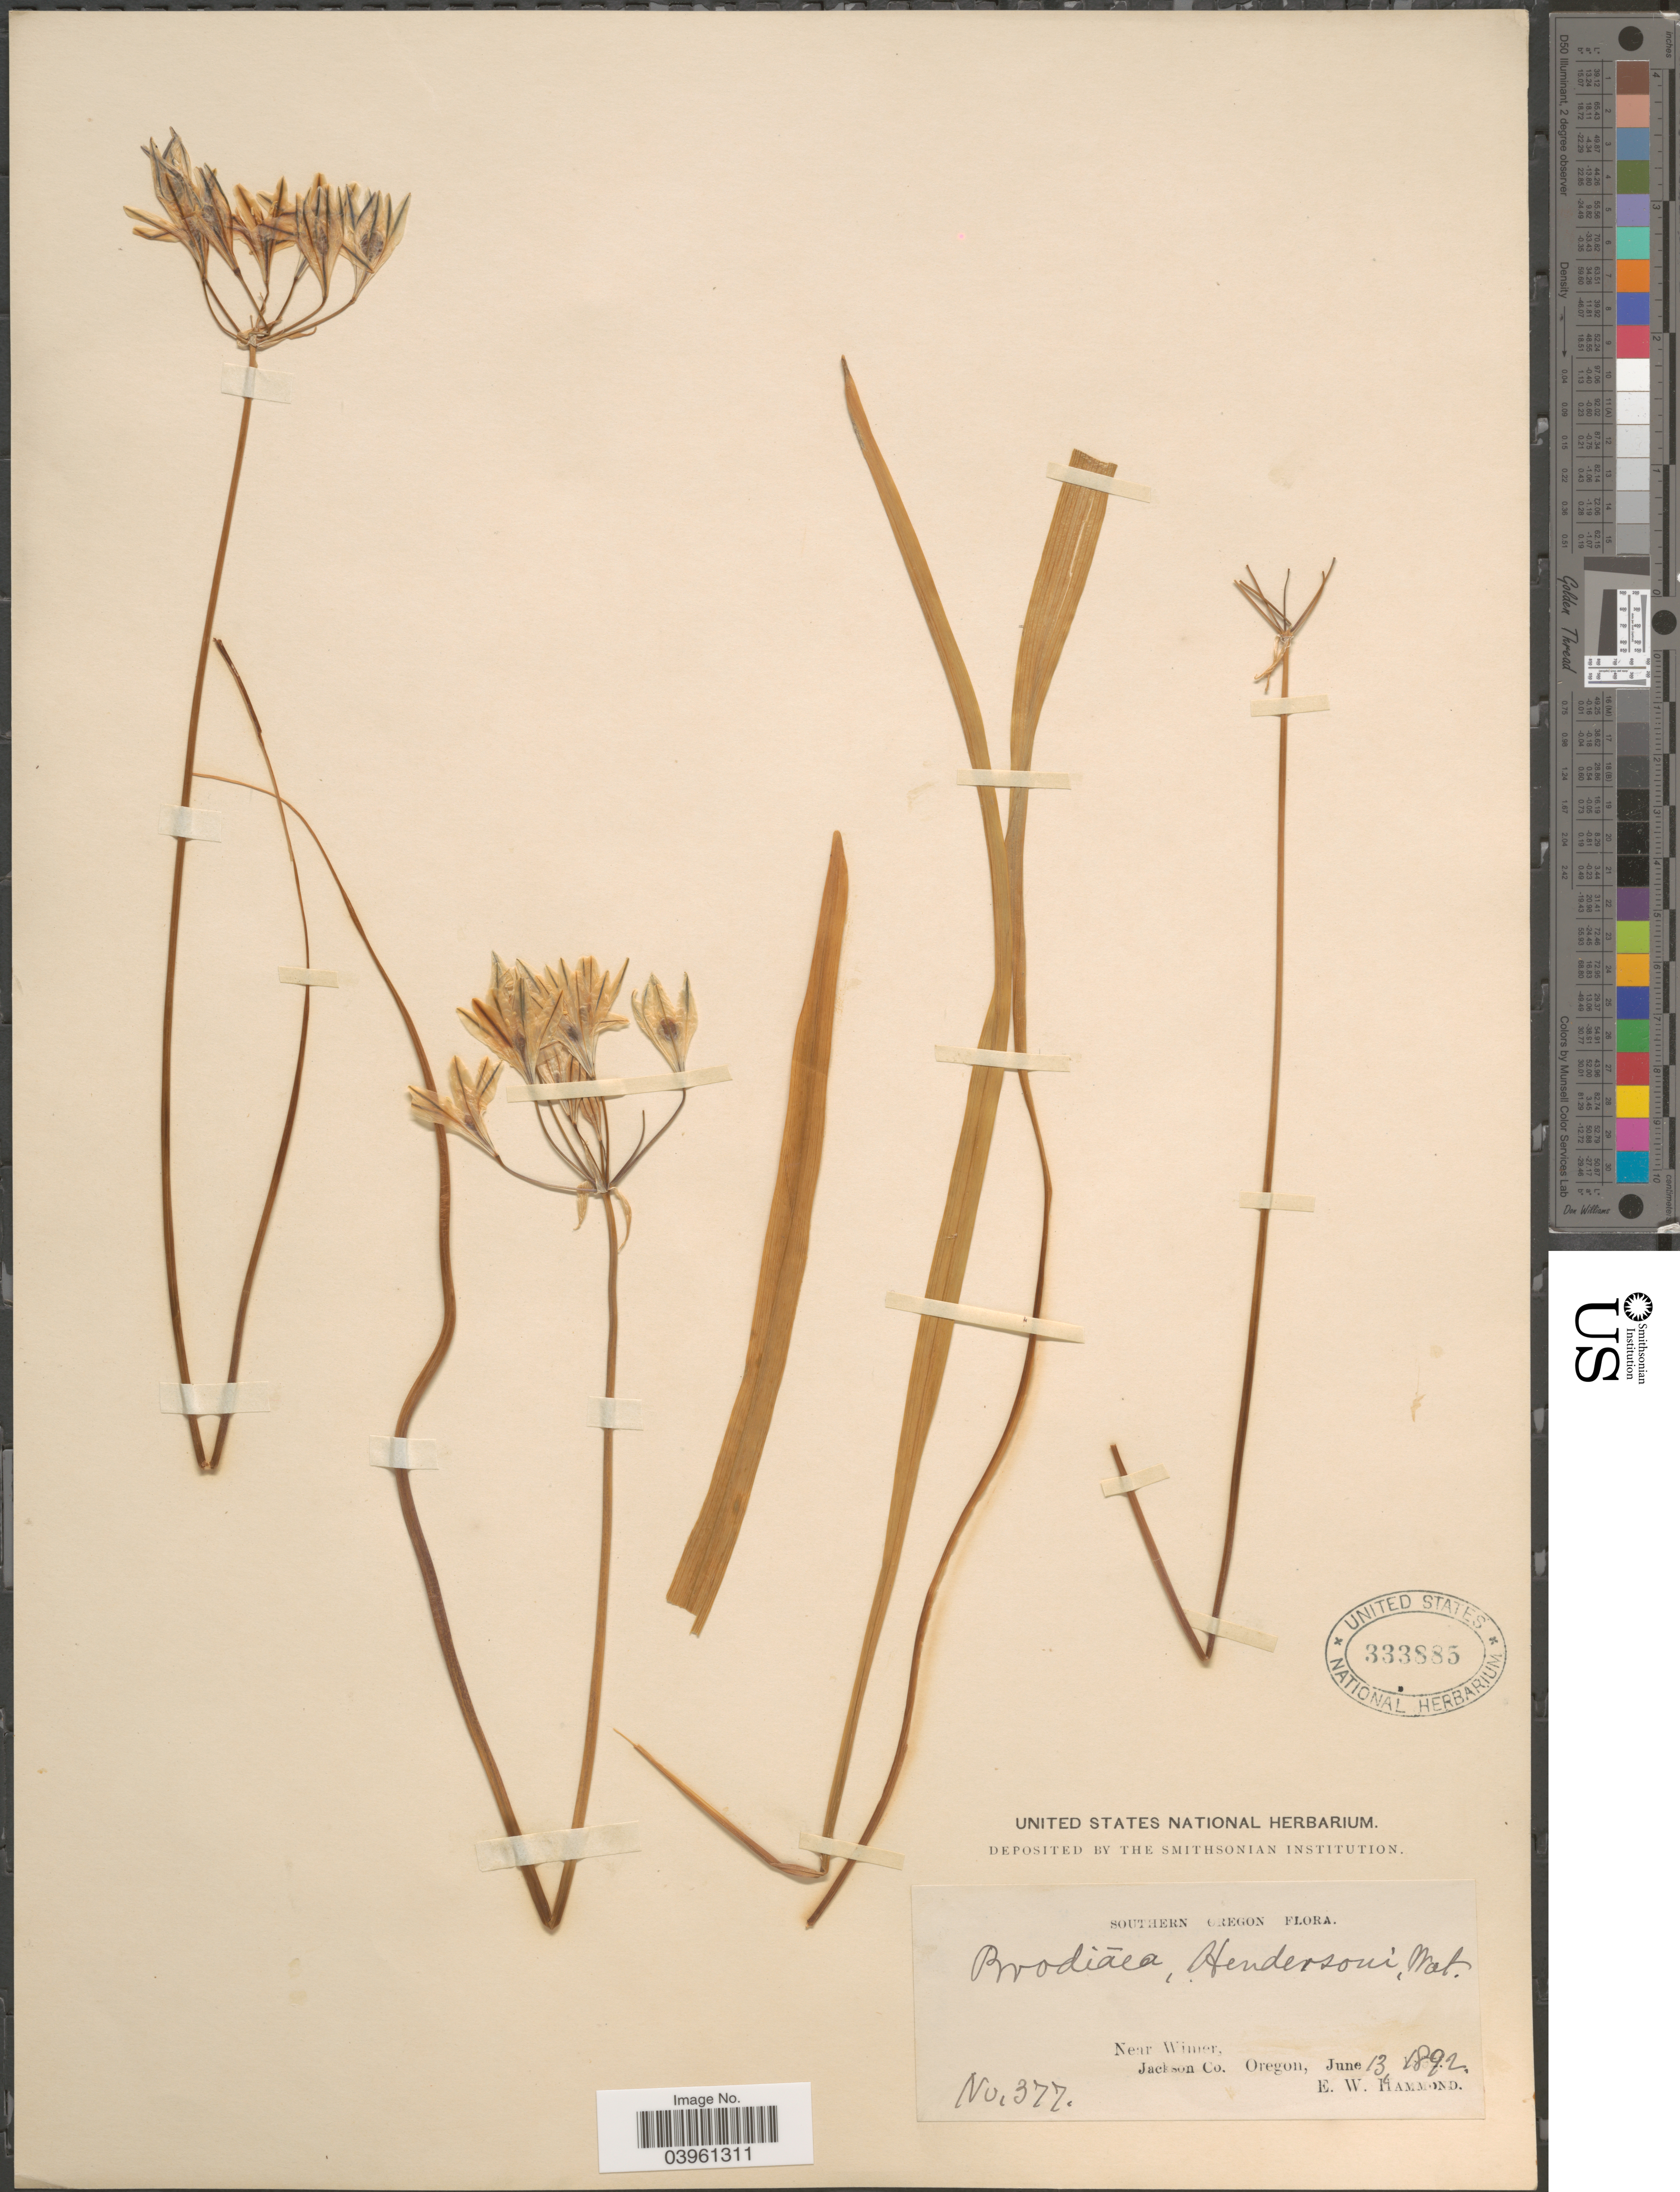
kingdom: Plantae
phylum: Tracheophyta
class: Liliopsida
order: Asparagales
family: Asparagaceae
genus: Triteleia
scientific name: Triteleia hendersonii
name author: Greene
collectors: E. Hammond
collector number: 377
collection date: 1892-06-13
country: United States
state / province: Oregon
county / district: Jackson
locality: Southern Oregon. Near Wimer, Jackson Co.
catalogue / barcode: US 333885